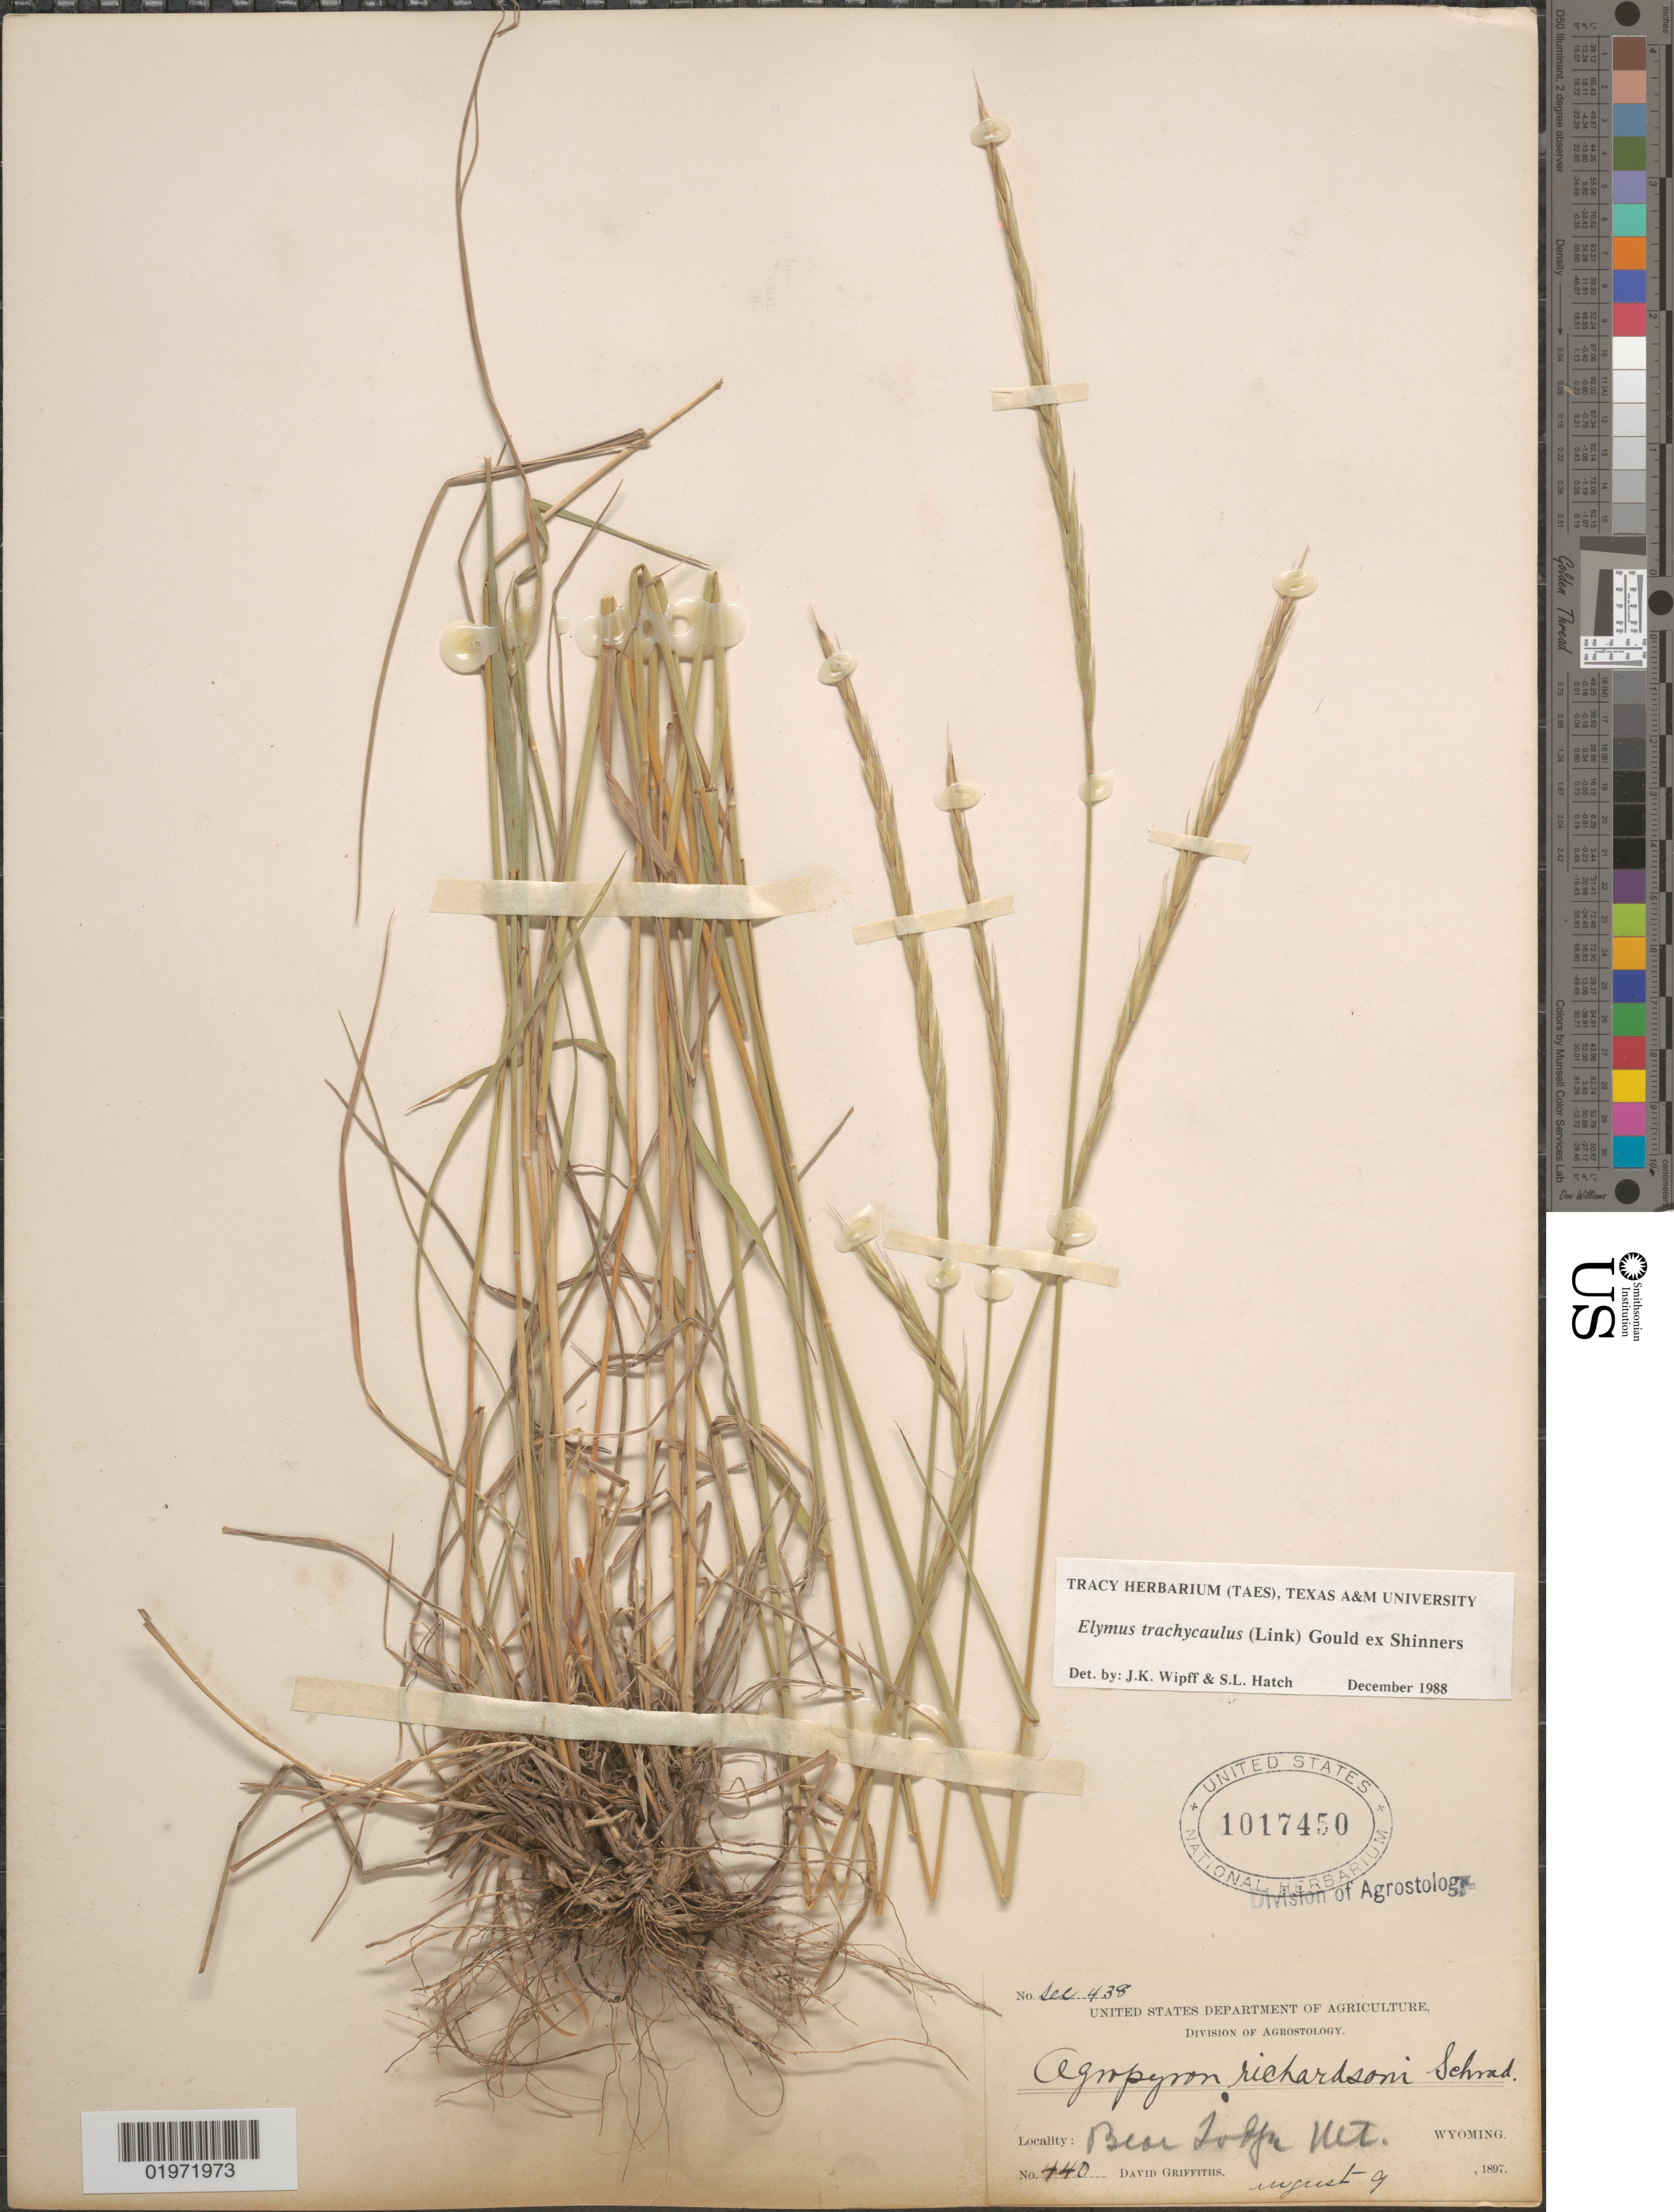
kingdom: Plantae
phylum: Tracheophyta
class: Liliopsida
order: Poales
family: Poaceae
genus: Elymus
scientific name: Elymus trachycaulus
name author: (Link) Gould ex Shinners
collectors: D. Griffiths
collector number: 440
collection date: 1897-08-09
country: United States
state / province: Wyoming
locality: Bear Lodge Mts.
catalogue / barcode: US 1017450